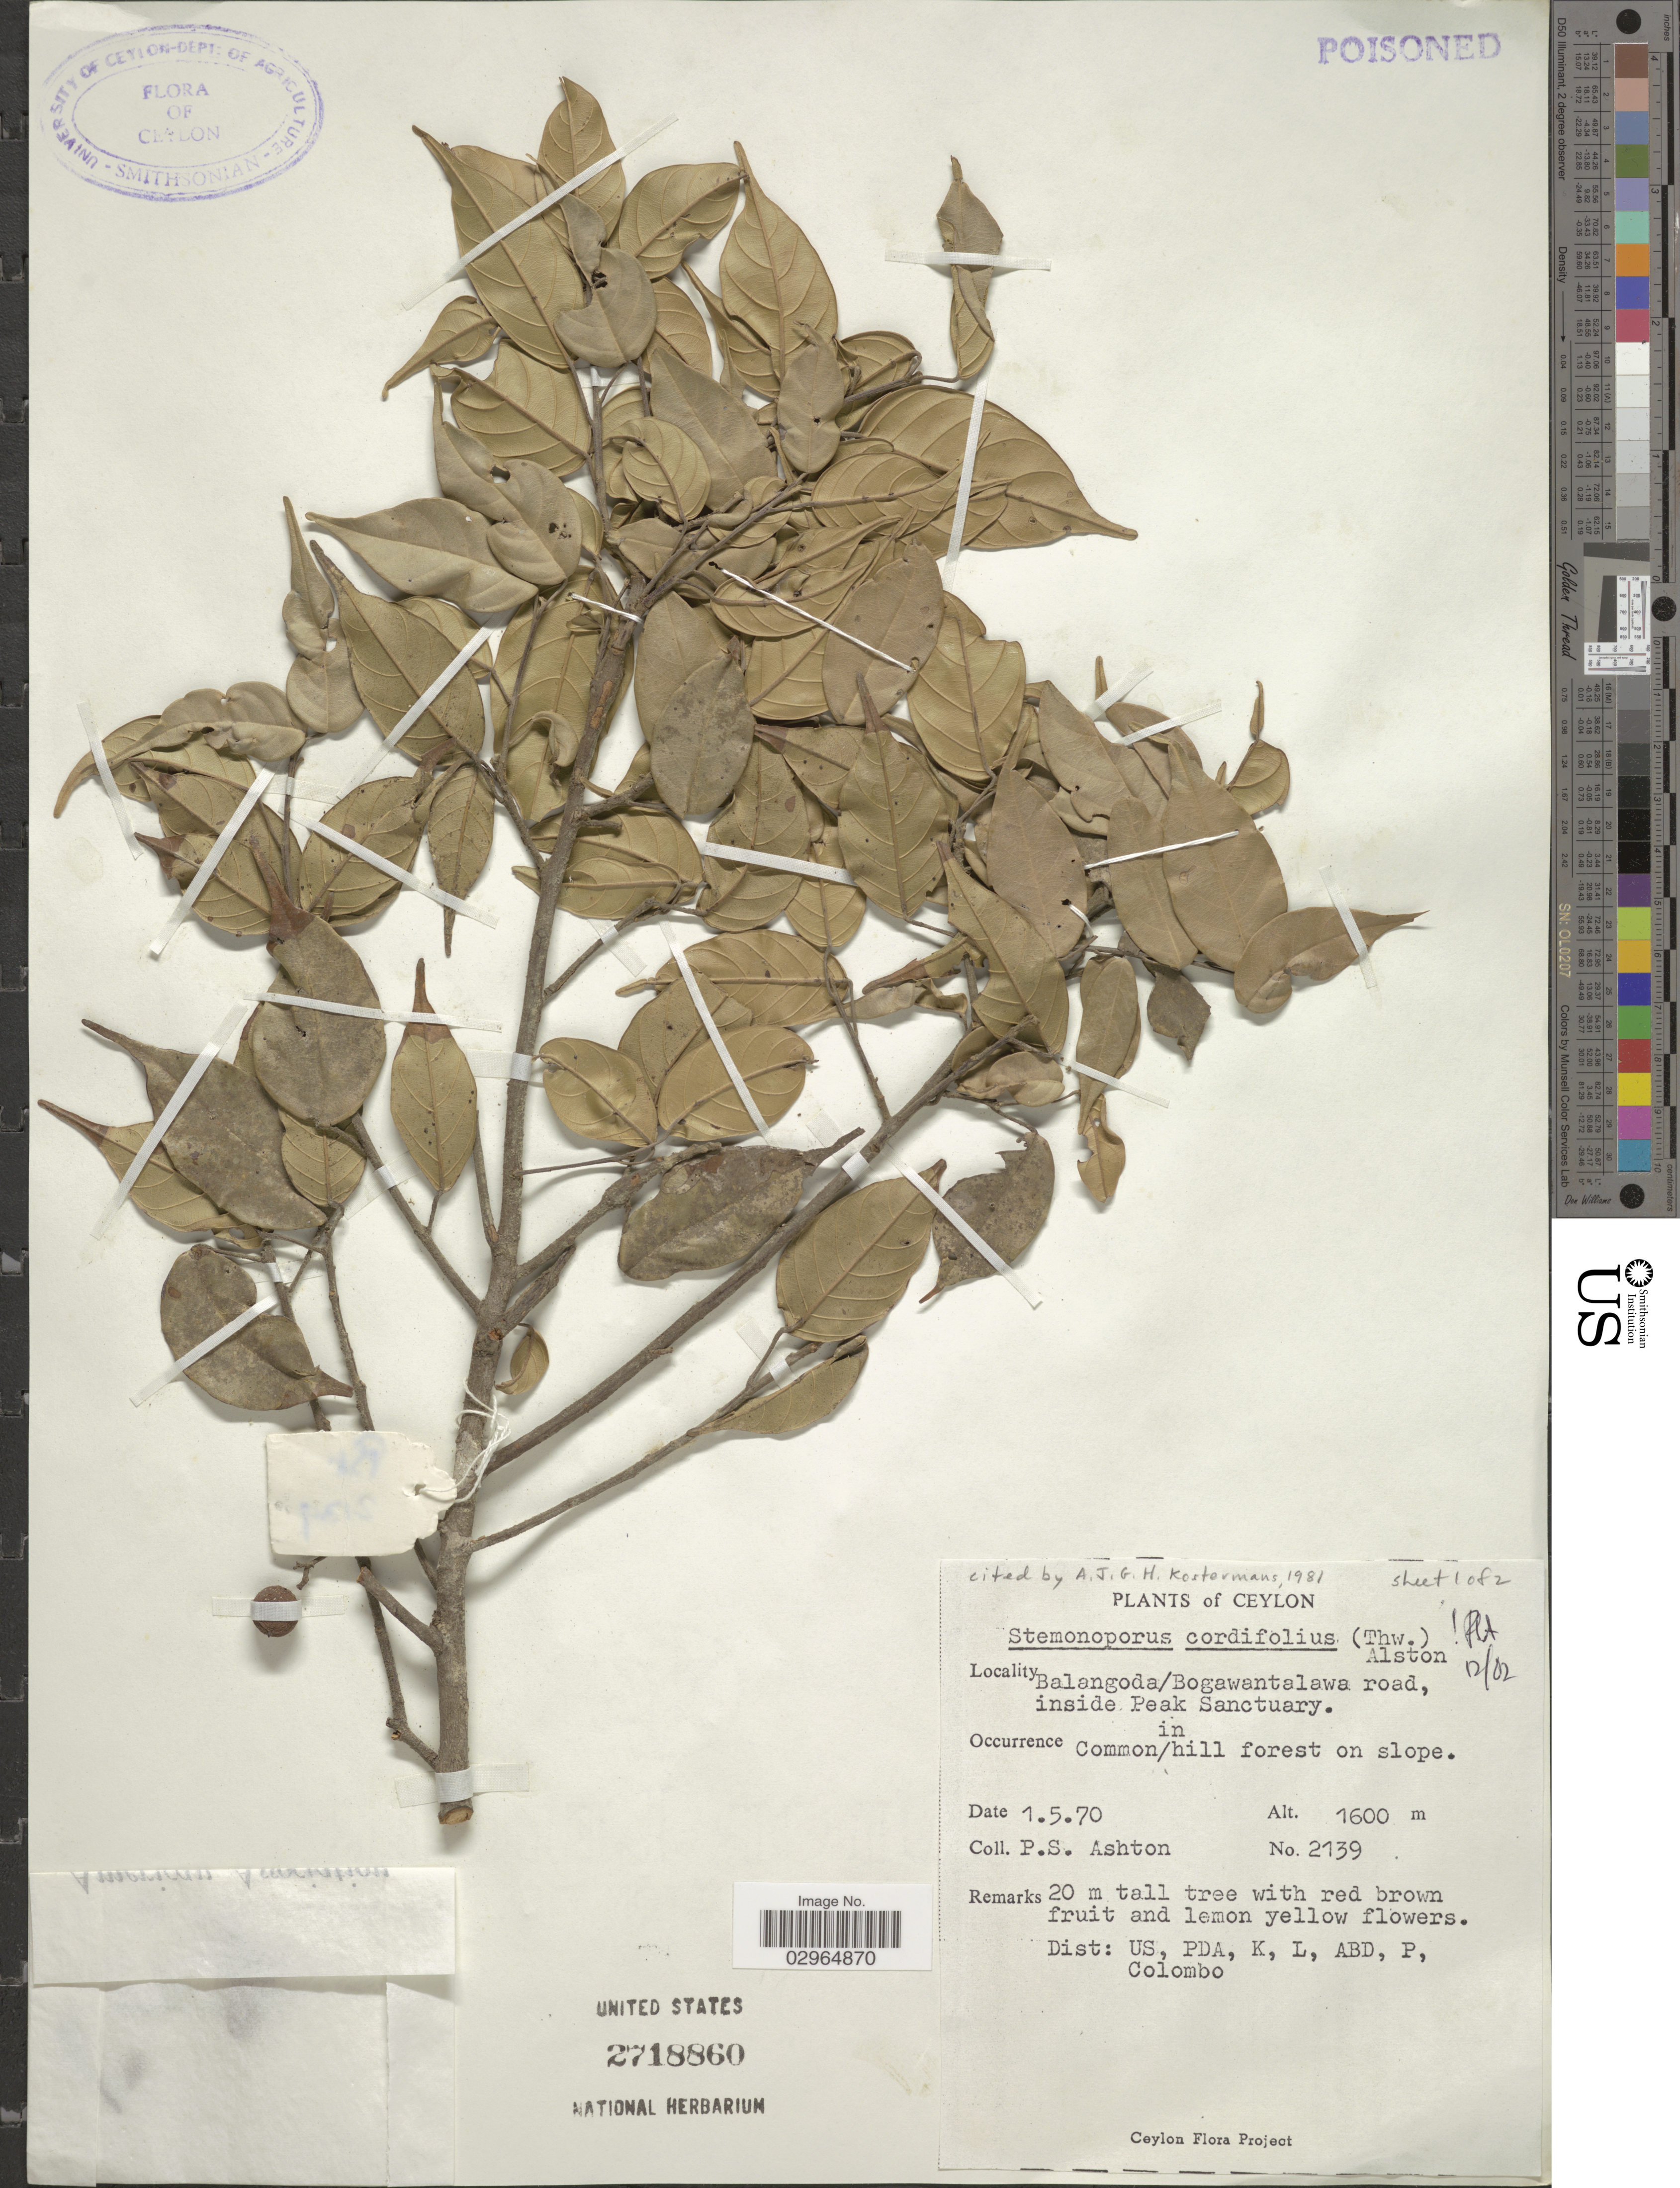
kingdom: Plantae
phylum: Tracheophyta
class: Magnoliopsida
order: Malvales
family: Dipterocarpaceae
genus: Stemonoporus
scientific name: Stemonoporus cordifolius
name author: (Thwaites) Alston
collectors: P. S. Ashton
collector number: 2139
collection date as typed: Transcribed d/m/y: 1/5/70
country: Sri Lanka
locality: Ceylon. Balangoda/Bogawantalawa road, inside Peak Sanctuary.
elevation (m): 1600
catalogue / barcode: US 2718860